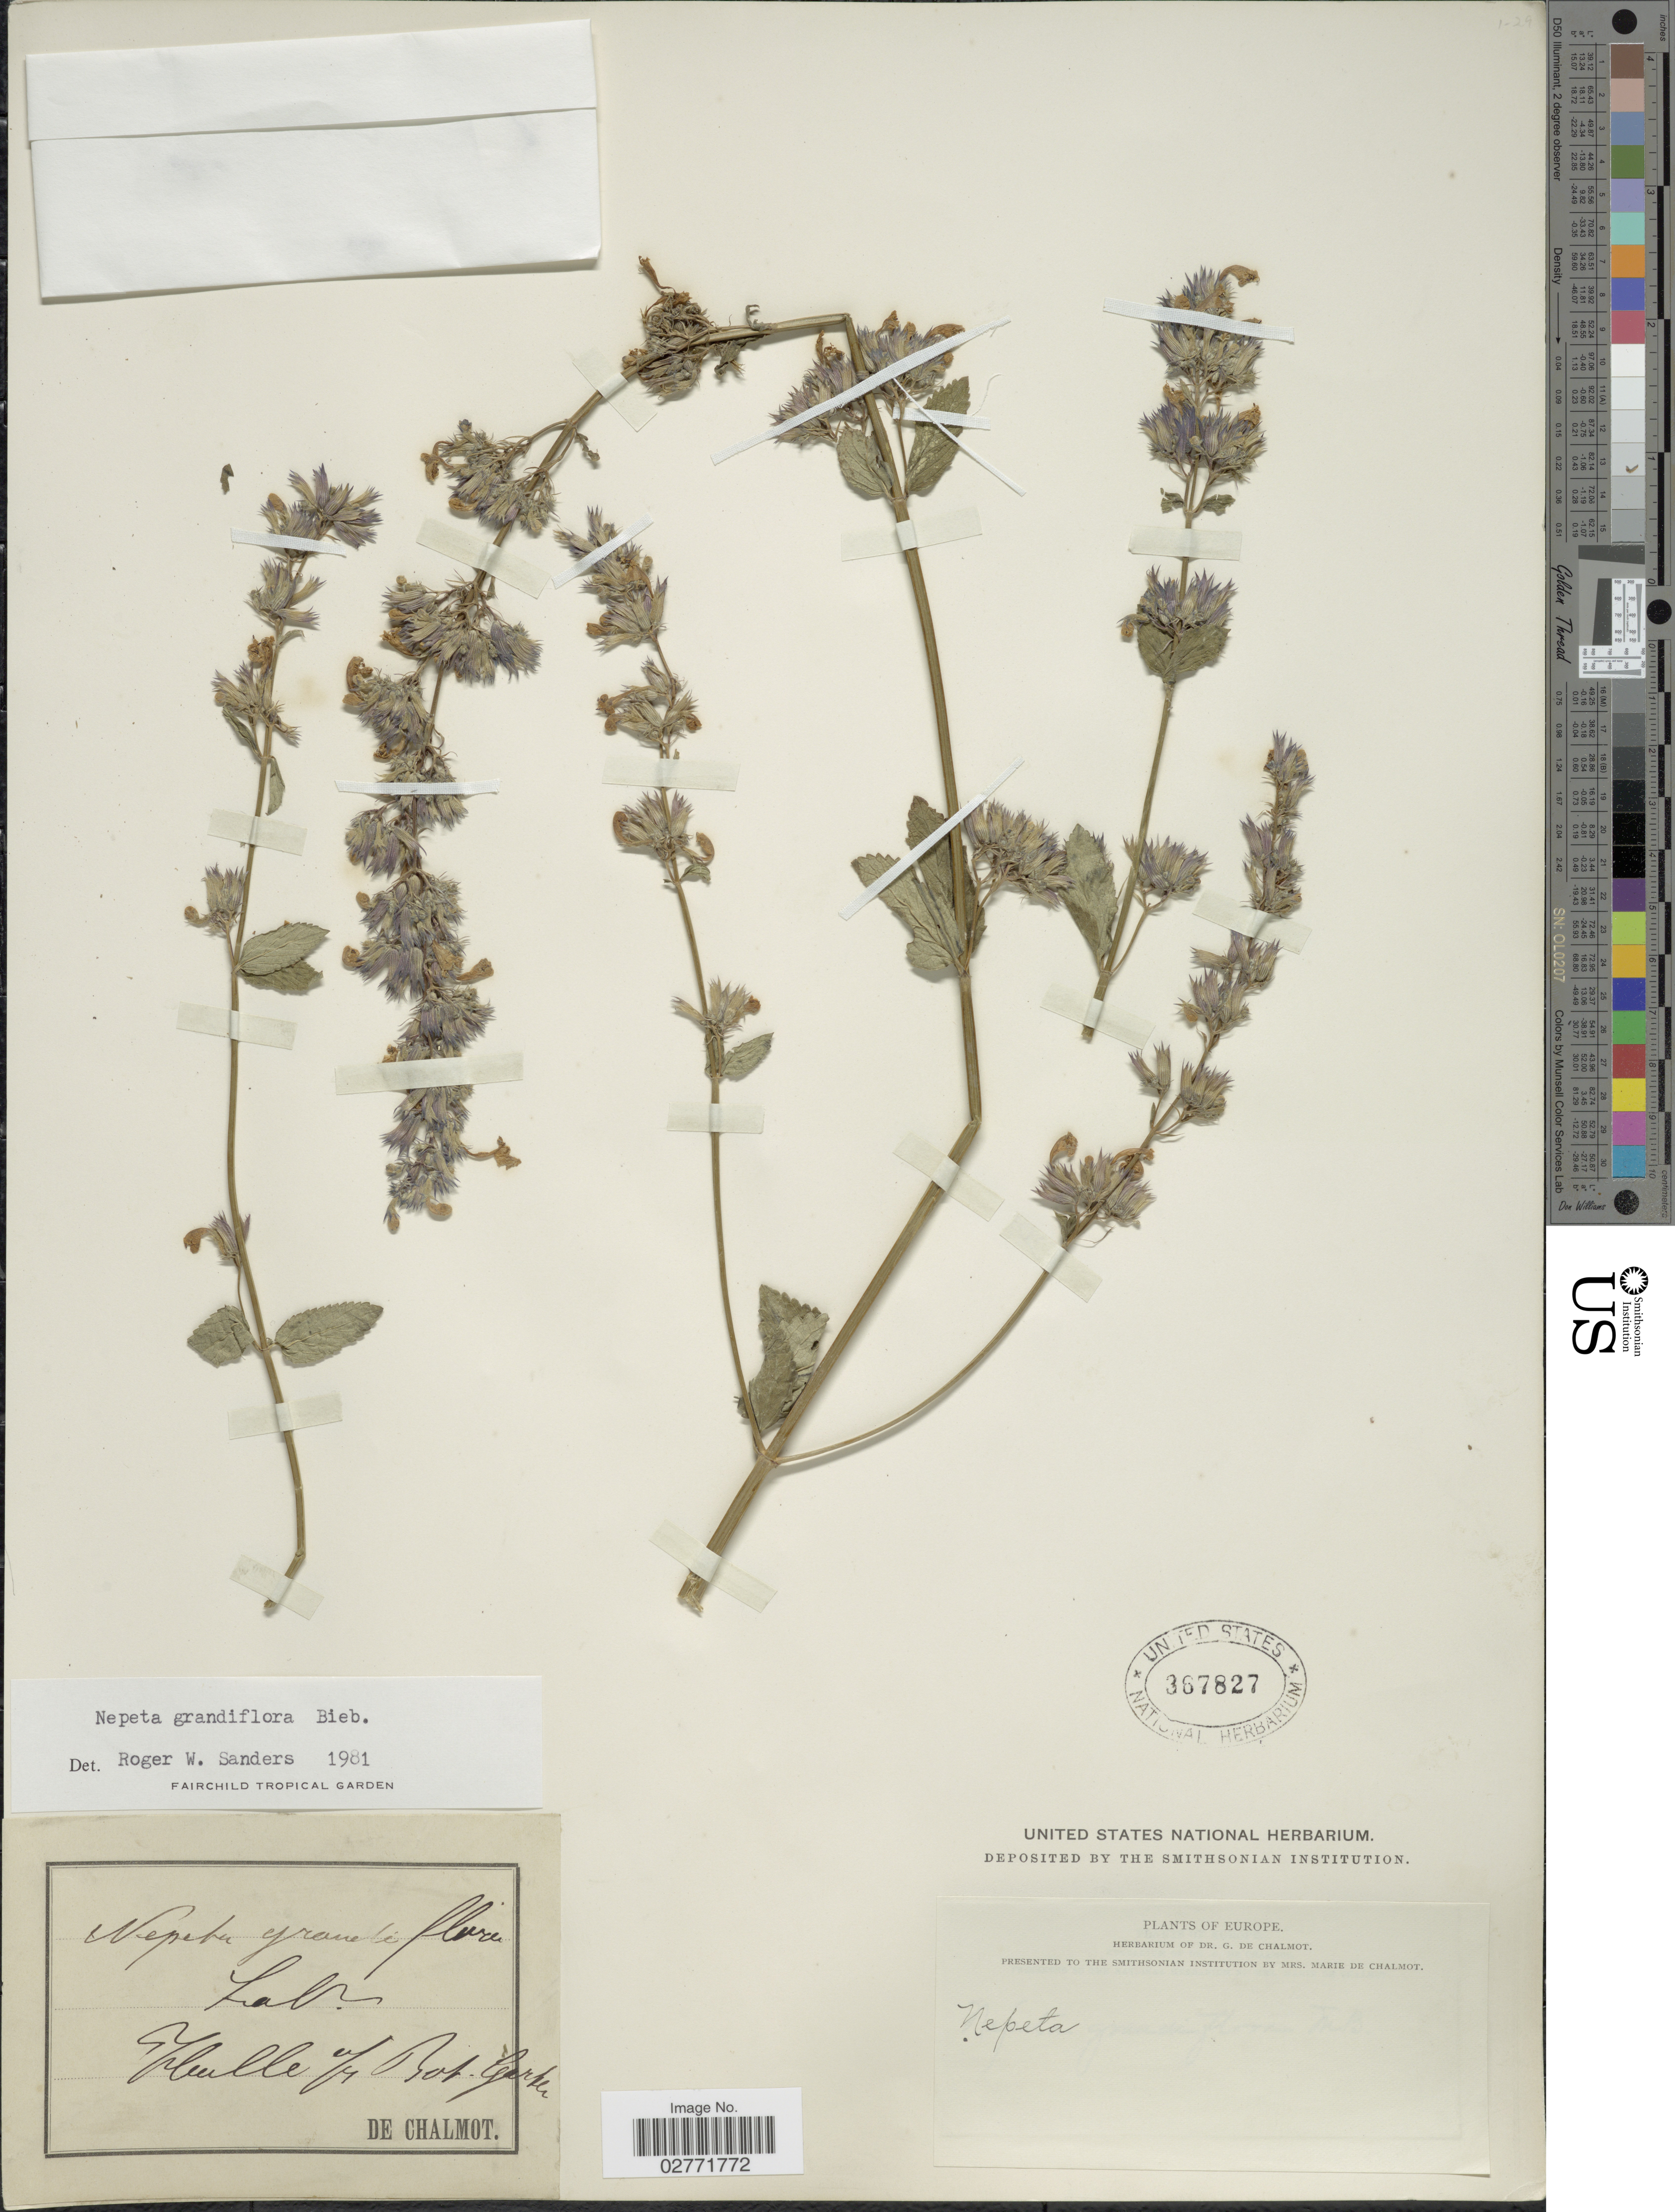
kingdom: Plantae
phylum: Tracheophyta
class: Magnoliopsida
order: Lamiales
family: Lamiaceae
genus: Nepeta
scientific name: Nepeta grandiflora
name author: M. Bieb.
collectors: G. de Chalmot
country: Germany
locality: Europe. Heulle [interpreted] v/y [interpreted] Bot. Garden.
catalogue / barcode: US 367827